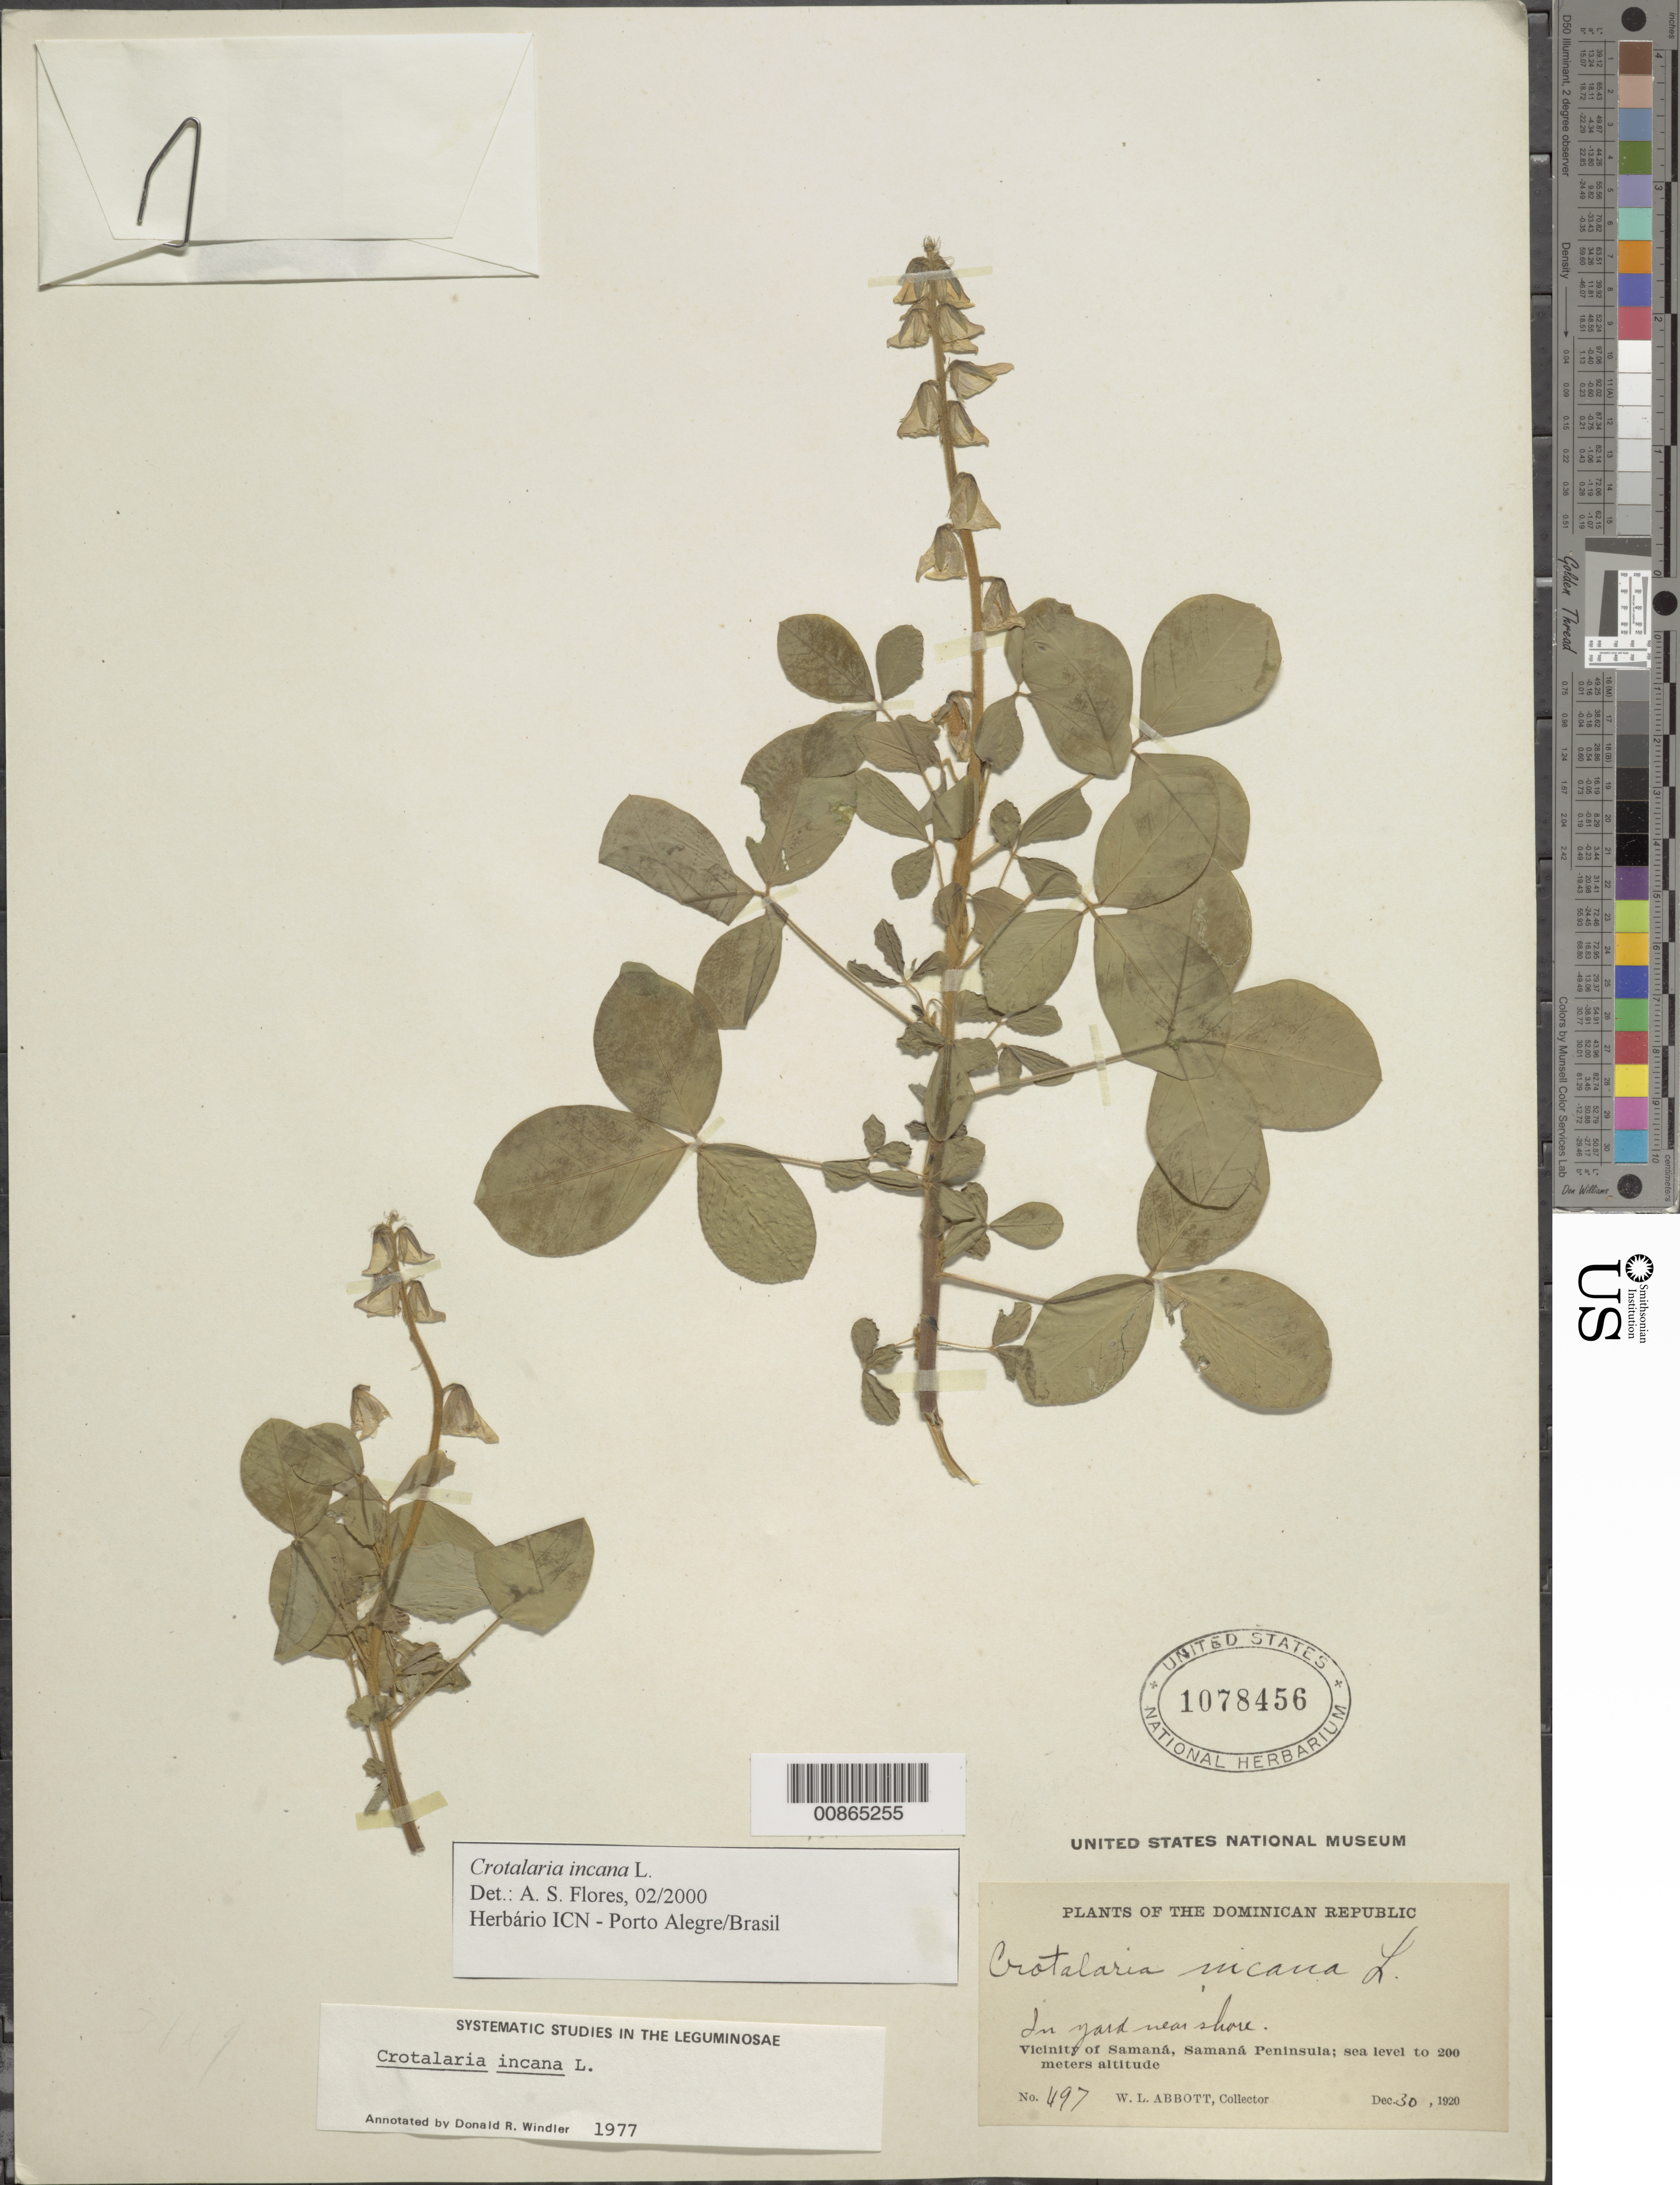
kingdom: Plantae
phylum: Tracheophyta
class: Magnoliopsida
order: Fabales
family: Fabaceae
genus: Crotalaria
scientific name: Crotalaria incana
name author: L.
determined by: Flores, A. S., (ICN), Universidade Federal do Rio Grande do Sul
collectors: W. L. Abbott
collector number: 497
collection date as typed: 30 Dec 1920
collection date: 1920-12-30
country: Dominican Republic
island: Hispaniola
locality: Vicinity of Samaná, Samaná Peninsula.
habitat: In yard near shore.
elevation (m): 0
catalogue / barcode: US 1078456